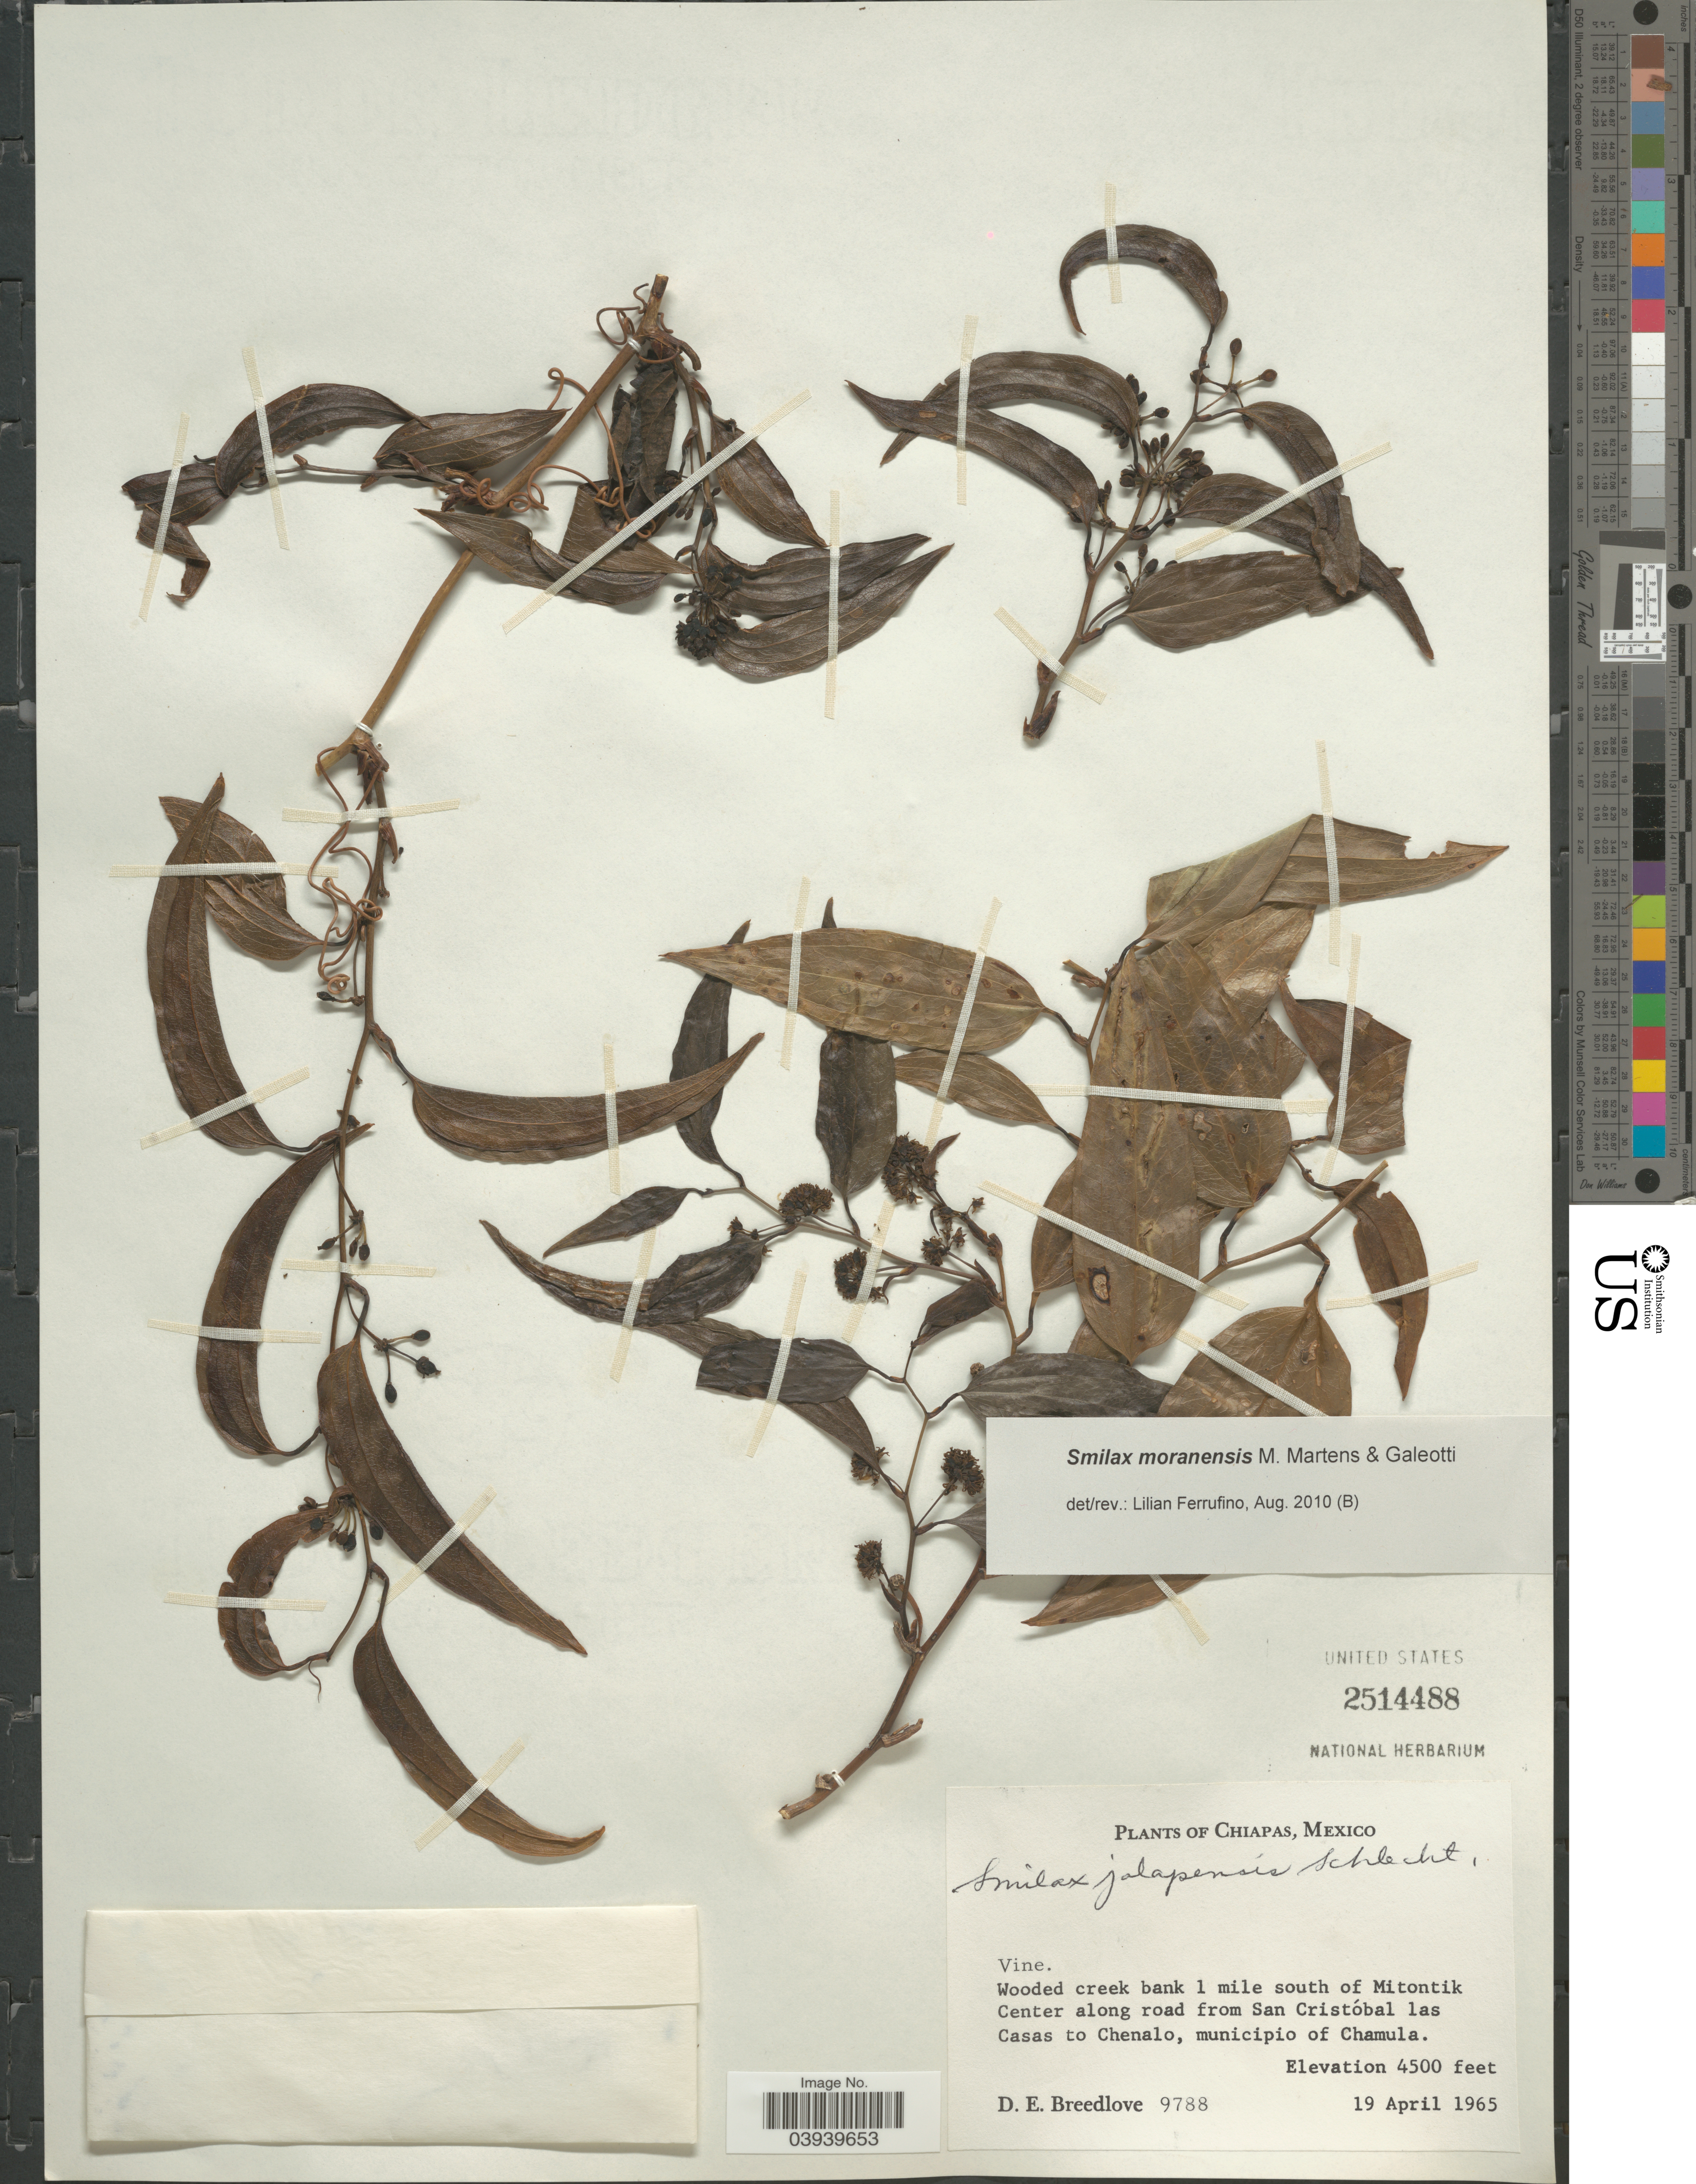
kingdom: Plantae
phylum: Tracheophyta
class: Liliopsida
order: Liliales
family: Smilacaceae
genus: Smilax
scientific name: Smilax moranensis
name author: M. Martens & Galeotti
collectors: D. E. Breedlove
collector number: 9788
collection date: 1965-04-19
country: Mexico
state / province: Chiapas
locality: Wooded creek bank 1 mile south of Mitontik Center along road from San Cristóbal las Casas to Chenalo, municipio of Chamula.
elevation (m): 1372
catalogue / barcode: US 2514488